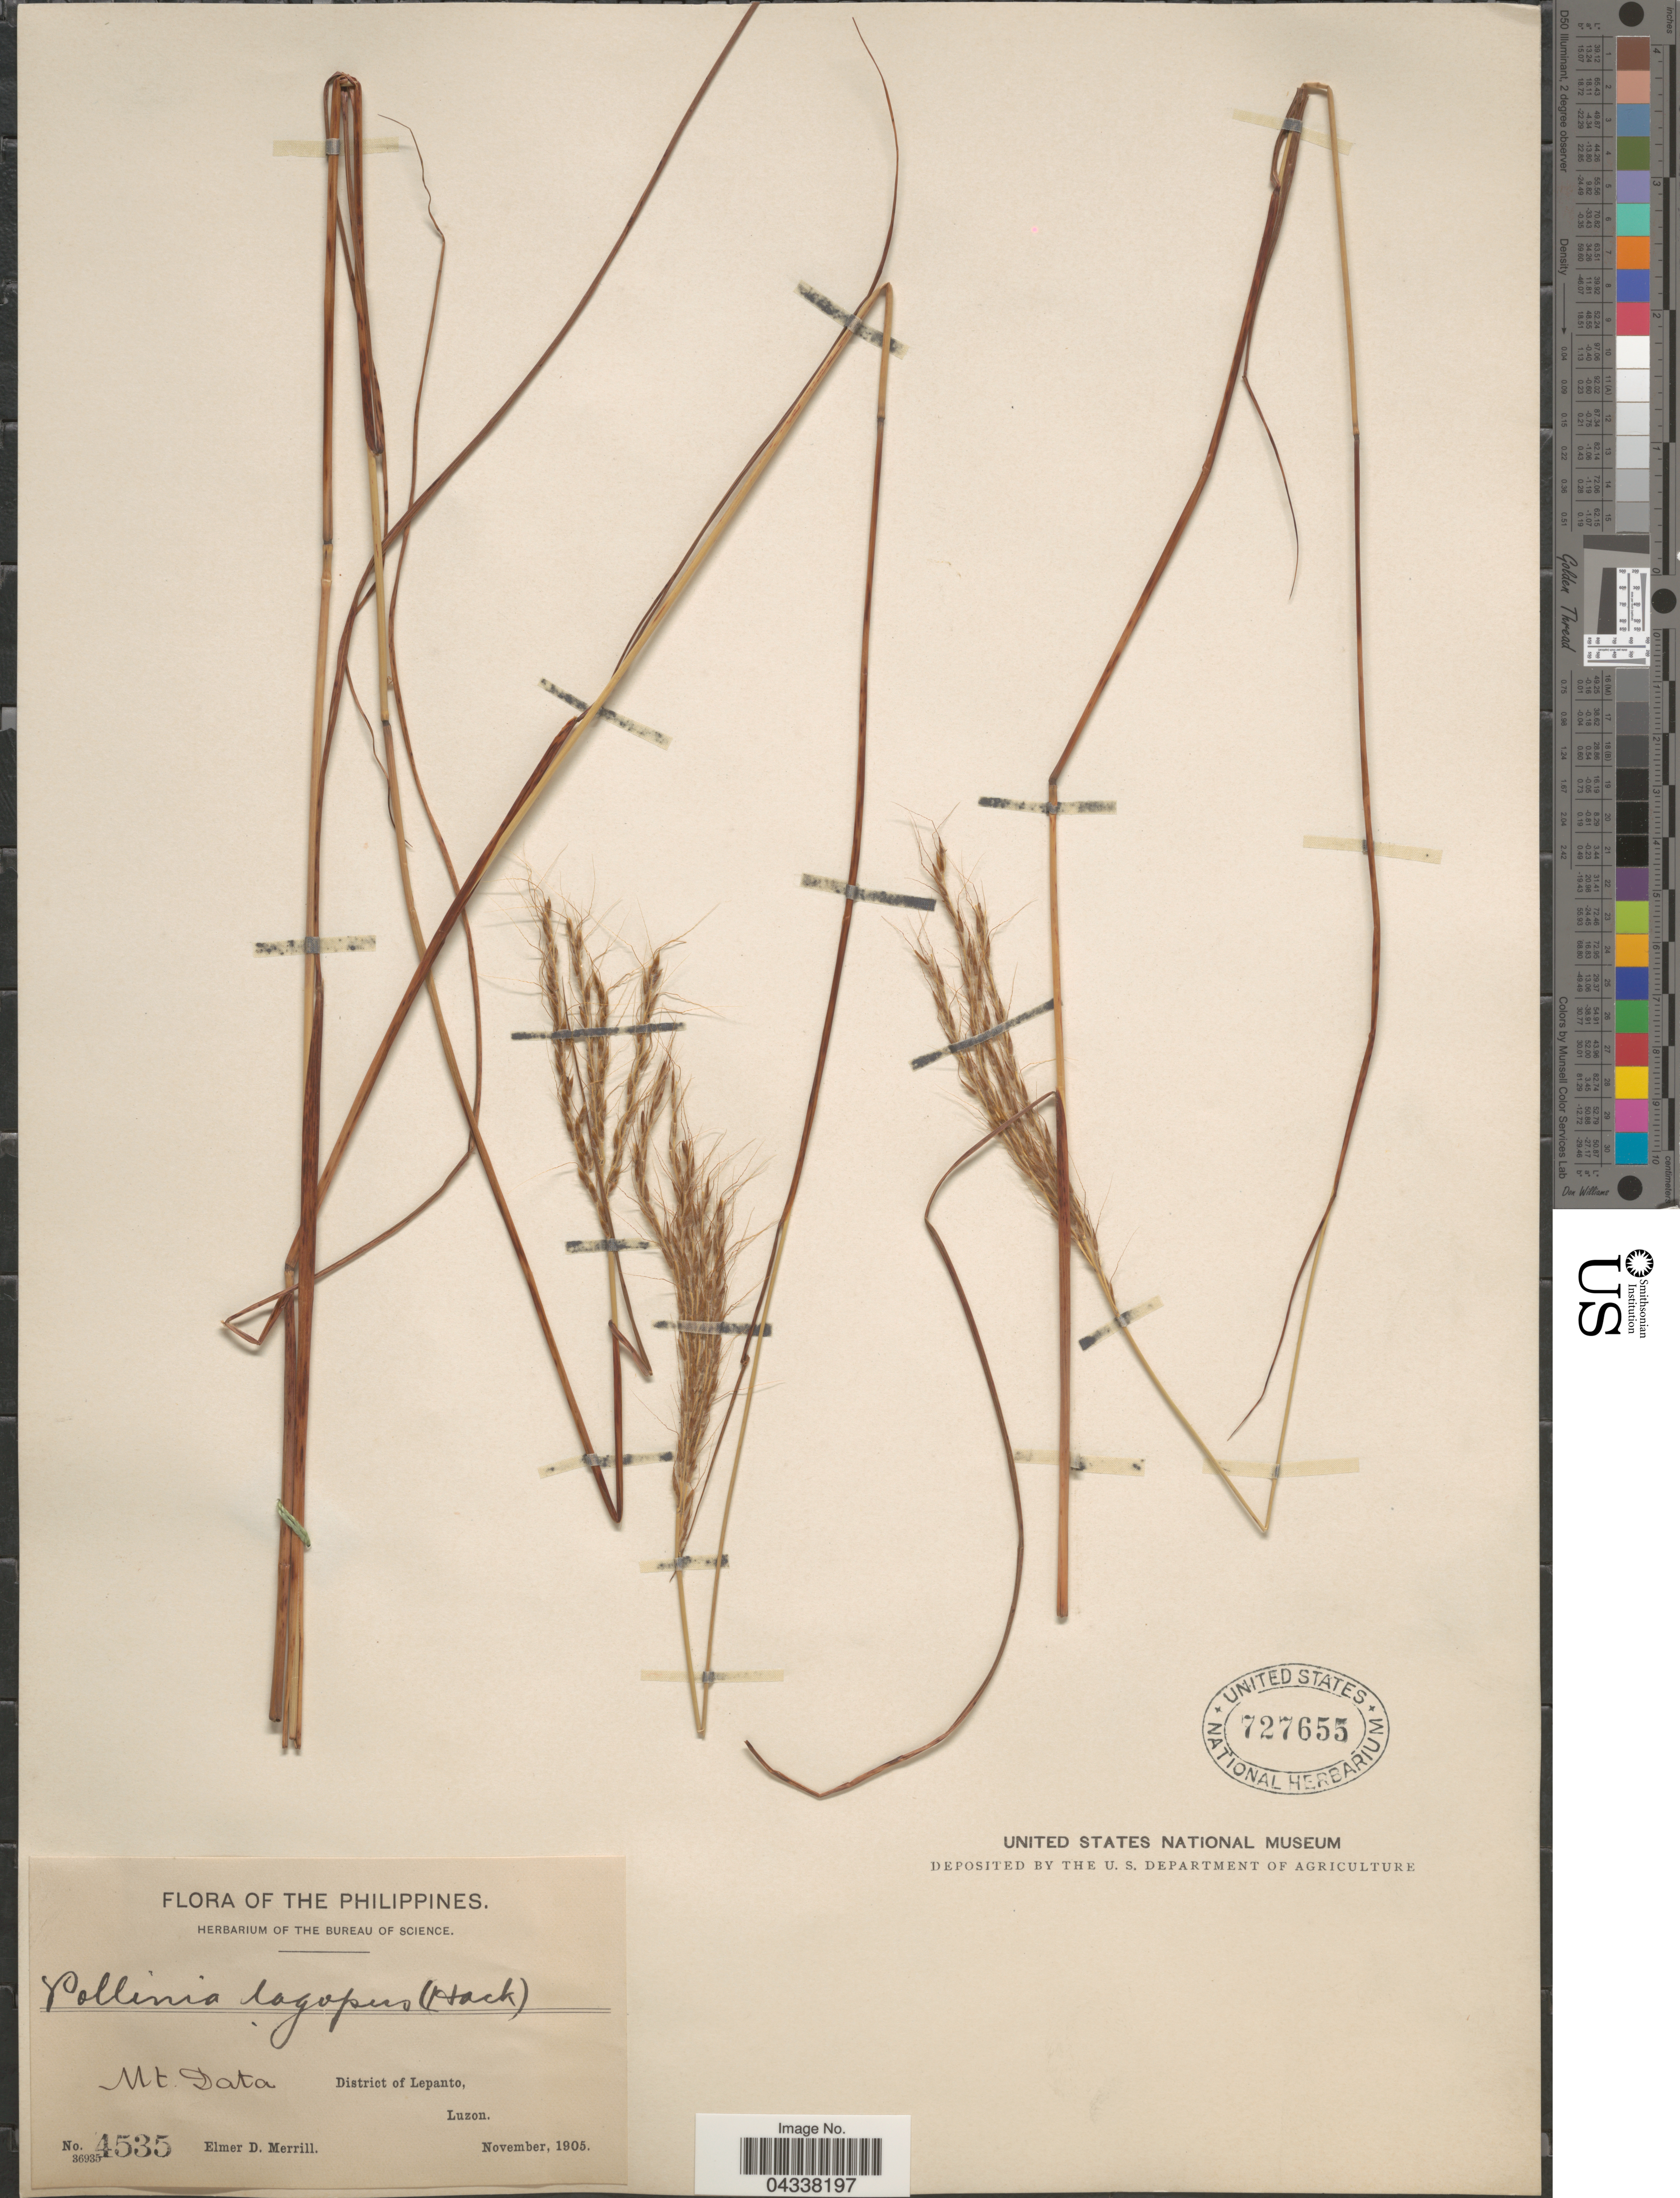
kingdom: Plantae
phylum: Tracheophyta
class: Liliopsida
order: Poales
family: Poaceae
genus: Pseudopogonatherum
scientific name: Pseudopogonatherum speciosum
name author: (Debeaux) Ohwi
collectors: E. D. Merrill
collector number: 4535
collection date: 1905-11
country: Philippines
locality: Mt. Data. District of Lepanto, Luzon.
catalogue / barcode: US 727655